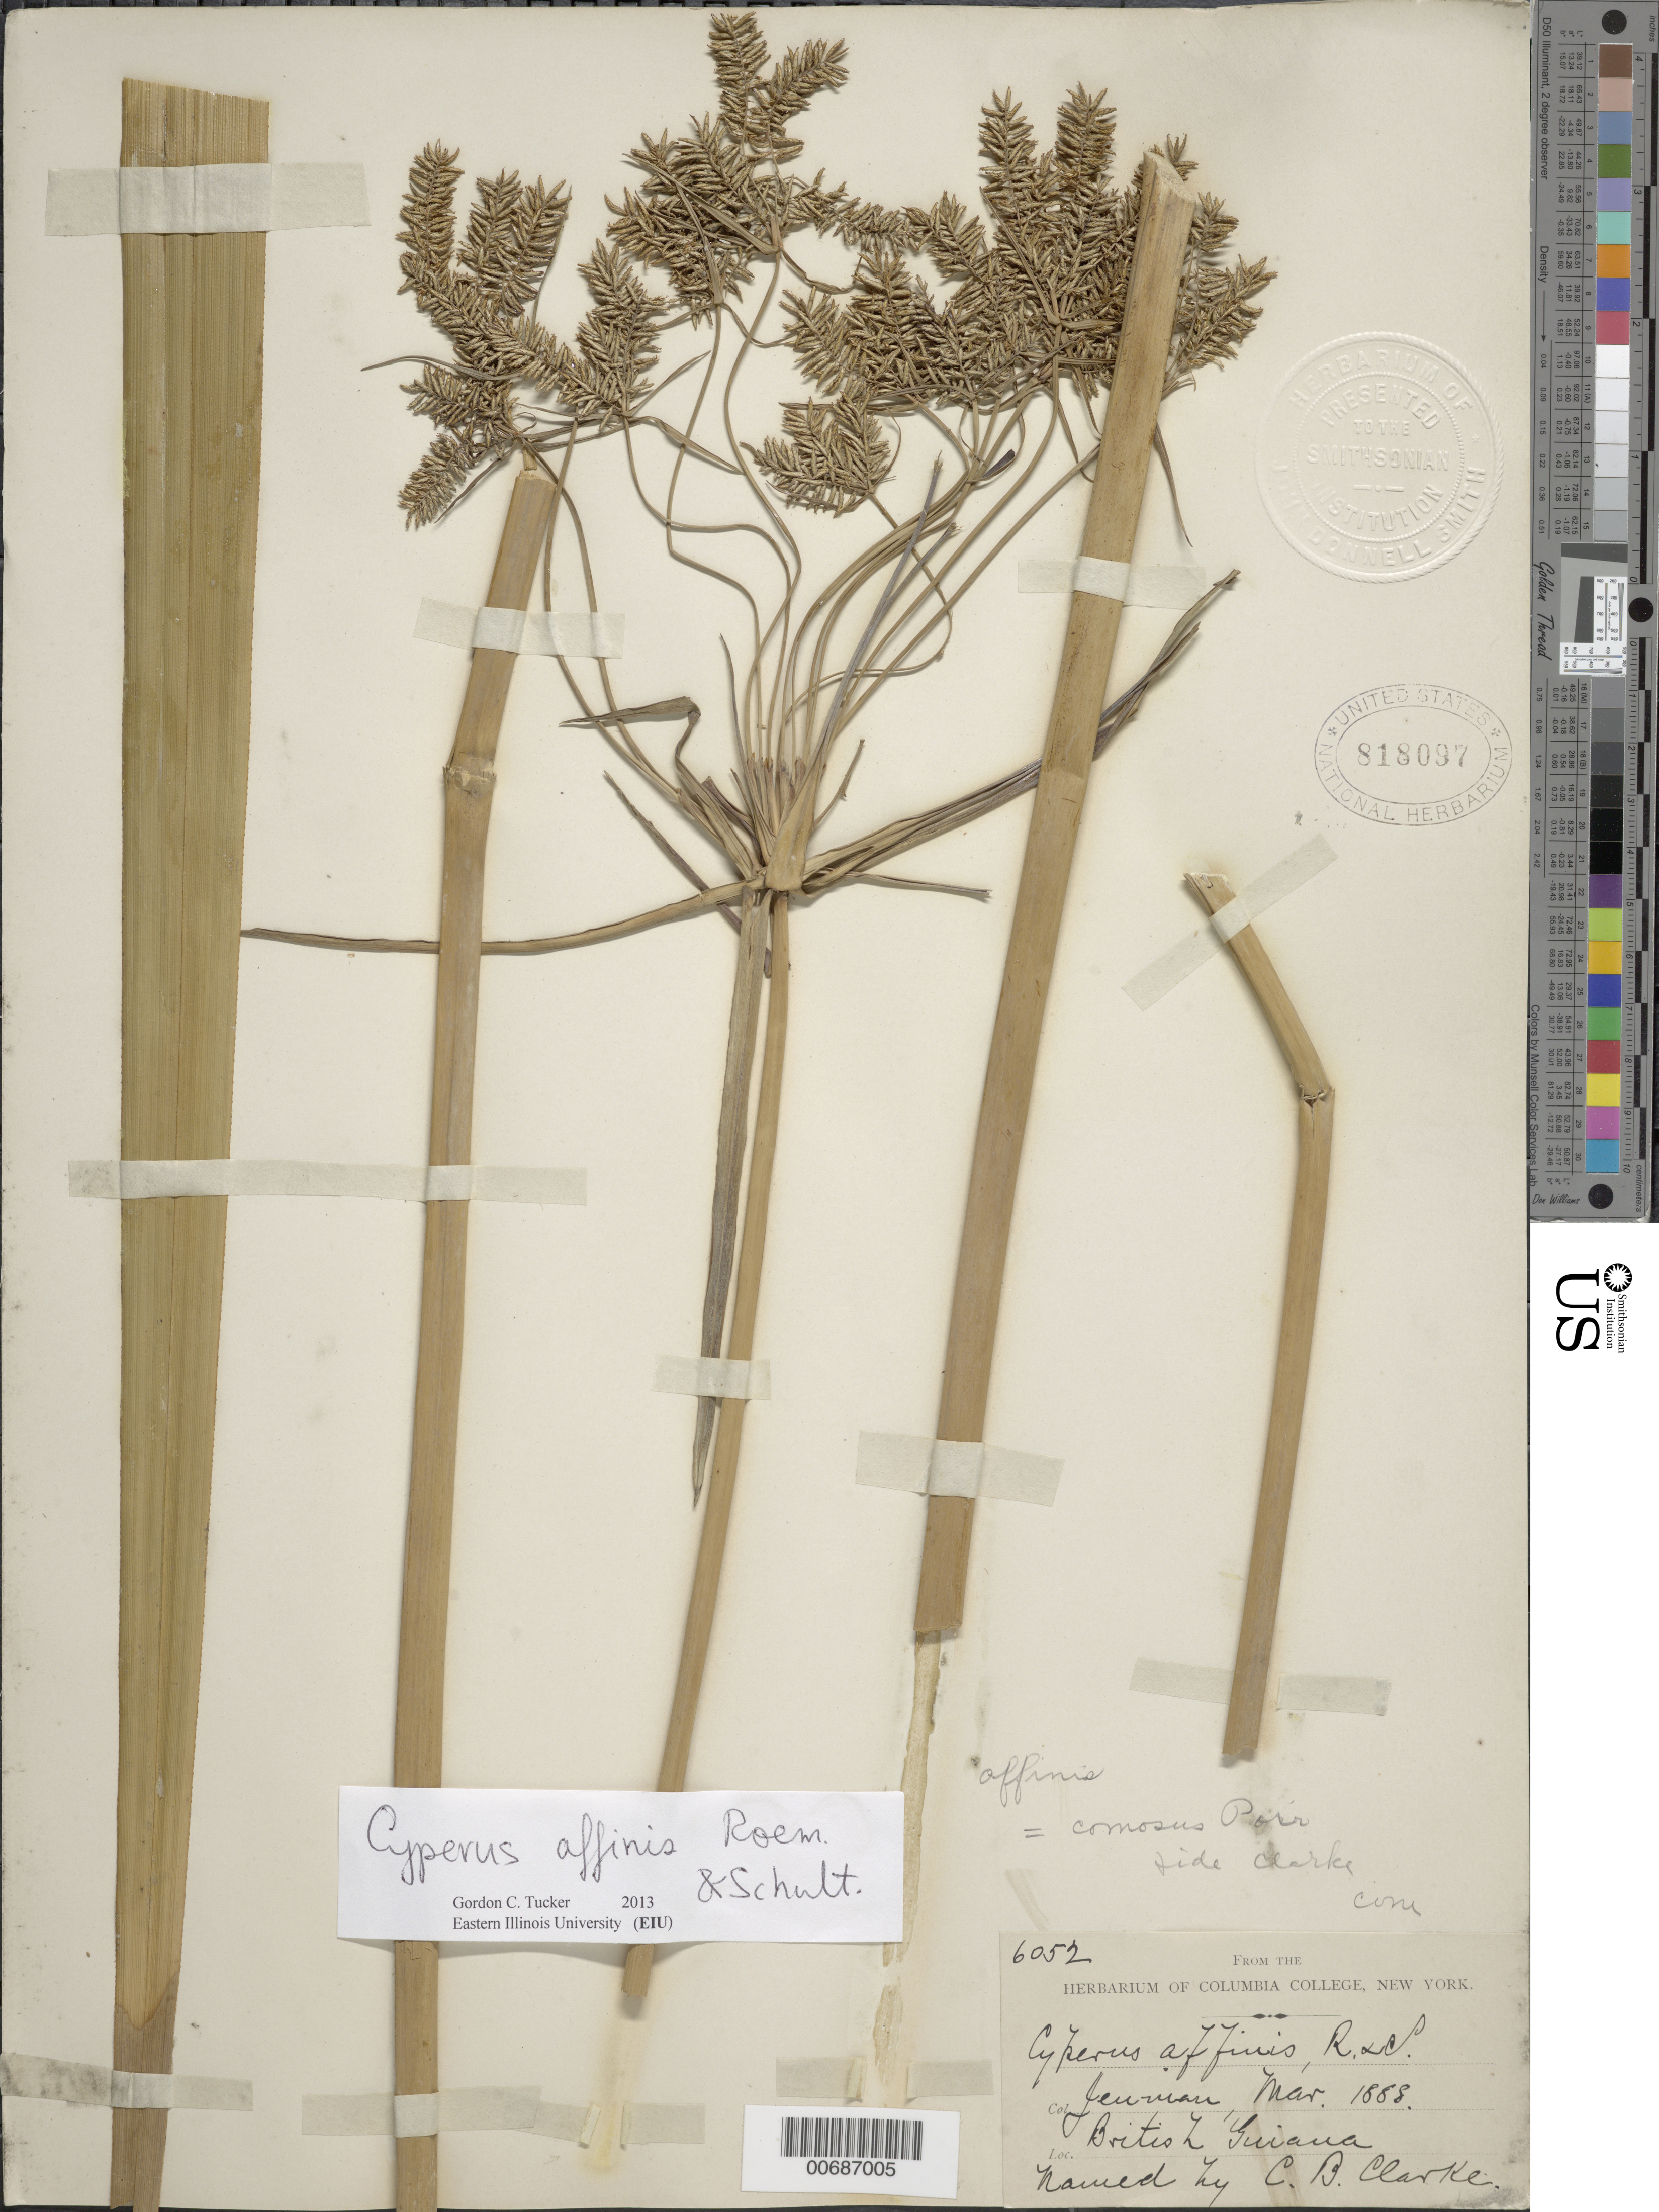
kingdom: Plantae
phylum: Tracheophyta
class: Liliopsida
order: Poales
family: Cyperaceae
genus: Cyperus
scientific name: Cyperus affinis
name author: Roem. & Schult.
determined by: Tucker, G. C.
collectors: G. S. Jenman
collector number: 6052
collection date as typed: March 1888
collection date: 1888-03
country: Guyana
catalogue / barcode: US 818097